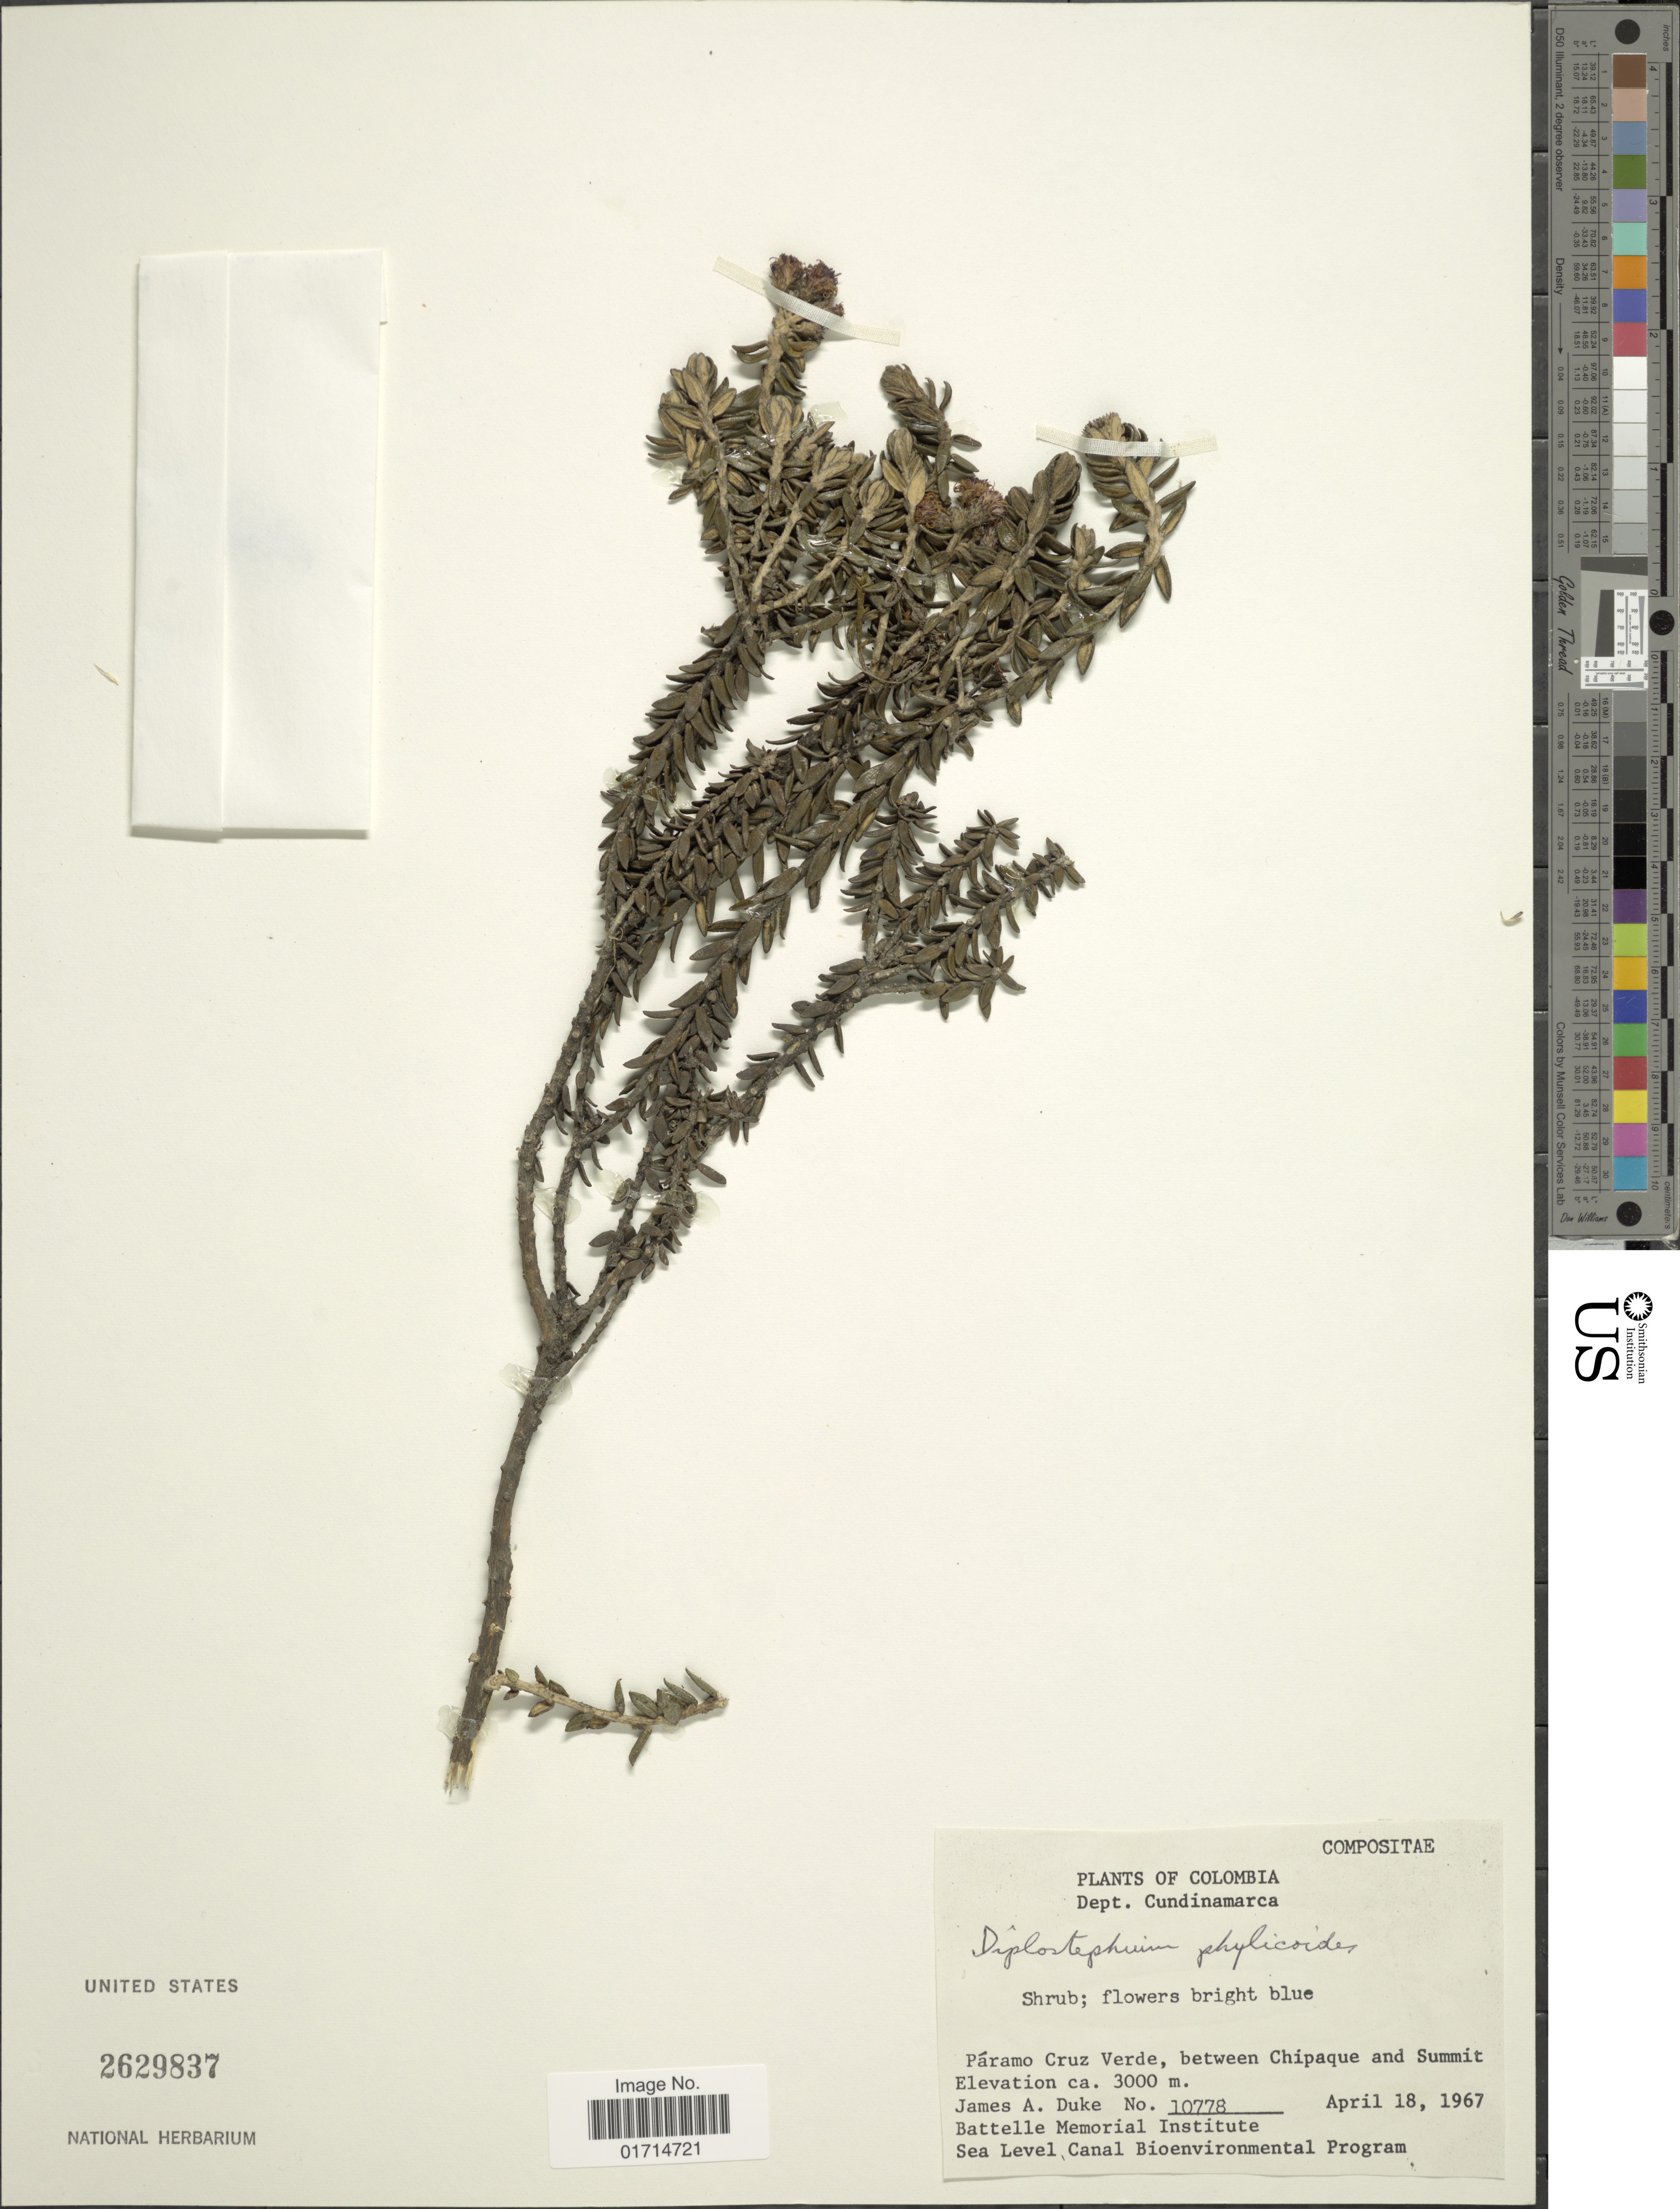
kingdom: Plantae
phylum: Tracheophyta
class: Magnoliopsida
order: Asterales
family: Asteraceae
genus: Diplostephium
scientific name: Diplostephium phylicoides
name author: (Kunth) Wedd.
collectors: J. A. Duke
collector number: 10778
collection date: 1967-04-18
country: Colombia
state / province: Cundinamarca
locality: Paramo Cruz Verde, between Chipaque and Summit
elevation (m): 3000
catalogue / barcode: US 2629837